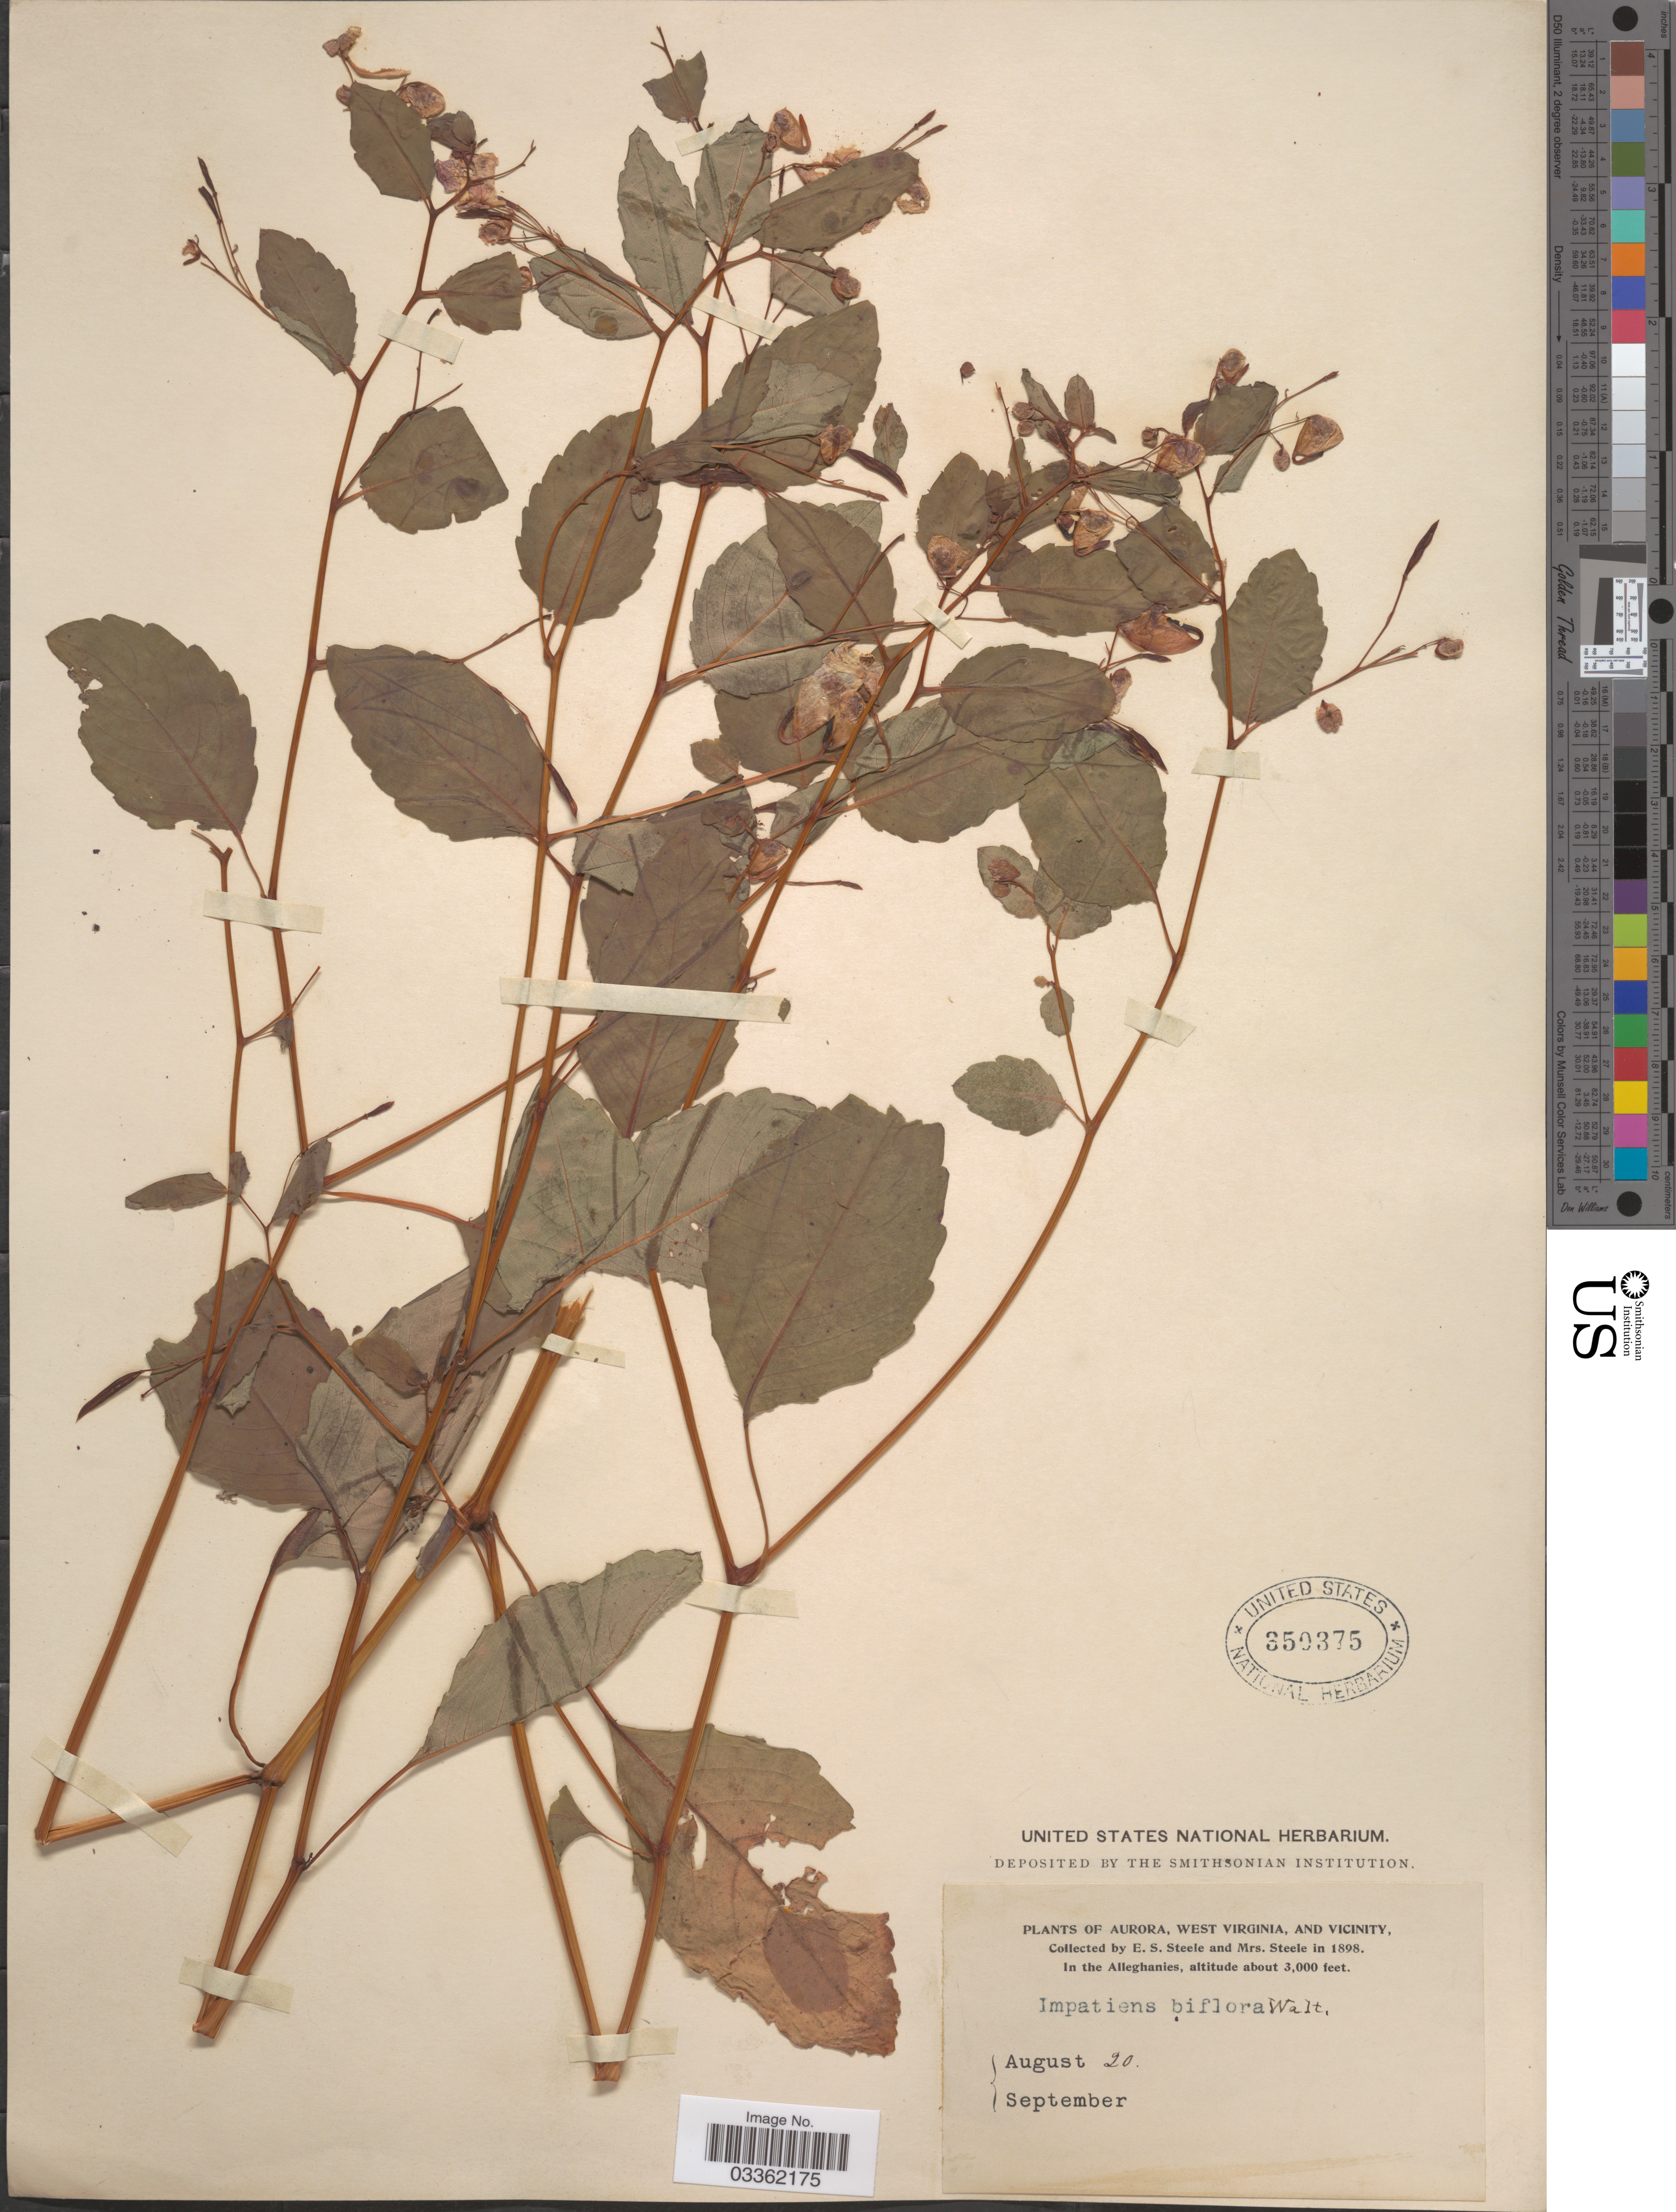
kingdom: Plantae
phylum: Tracheophyta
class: Magnoliopsida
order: Ericales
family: Balsaminaceae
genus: Impatiens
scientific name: Impatiens capensis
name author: Meerb.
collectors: E. Steele & Mrs. E. S. Steele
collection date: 1898-08-20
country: United States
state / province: West Virginia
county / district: Preston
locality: Aurora, and vicinity. In the Alleghanies.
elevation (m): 914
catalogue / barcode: US 350375